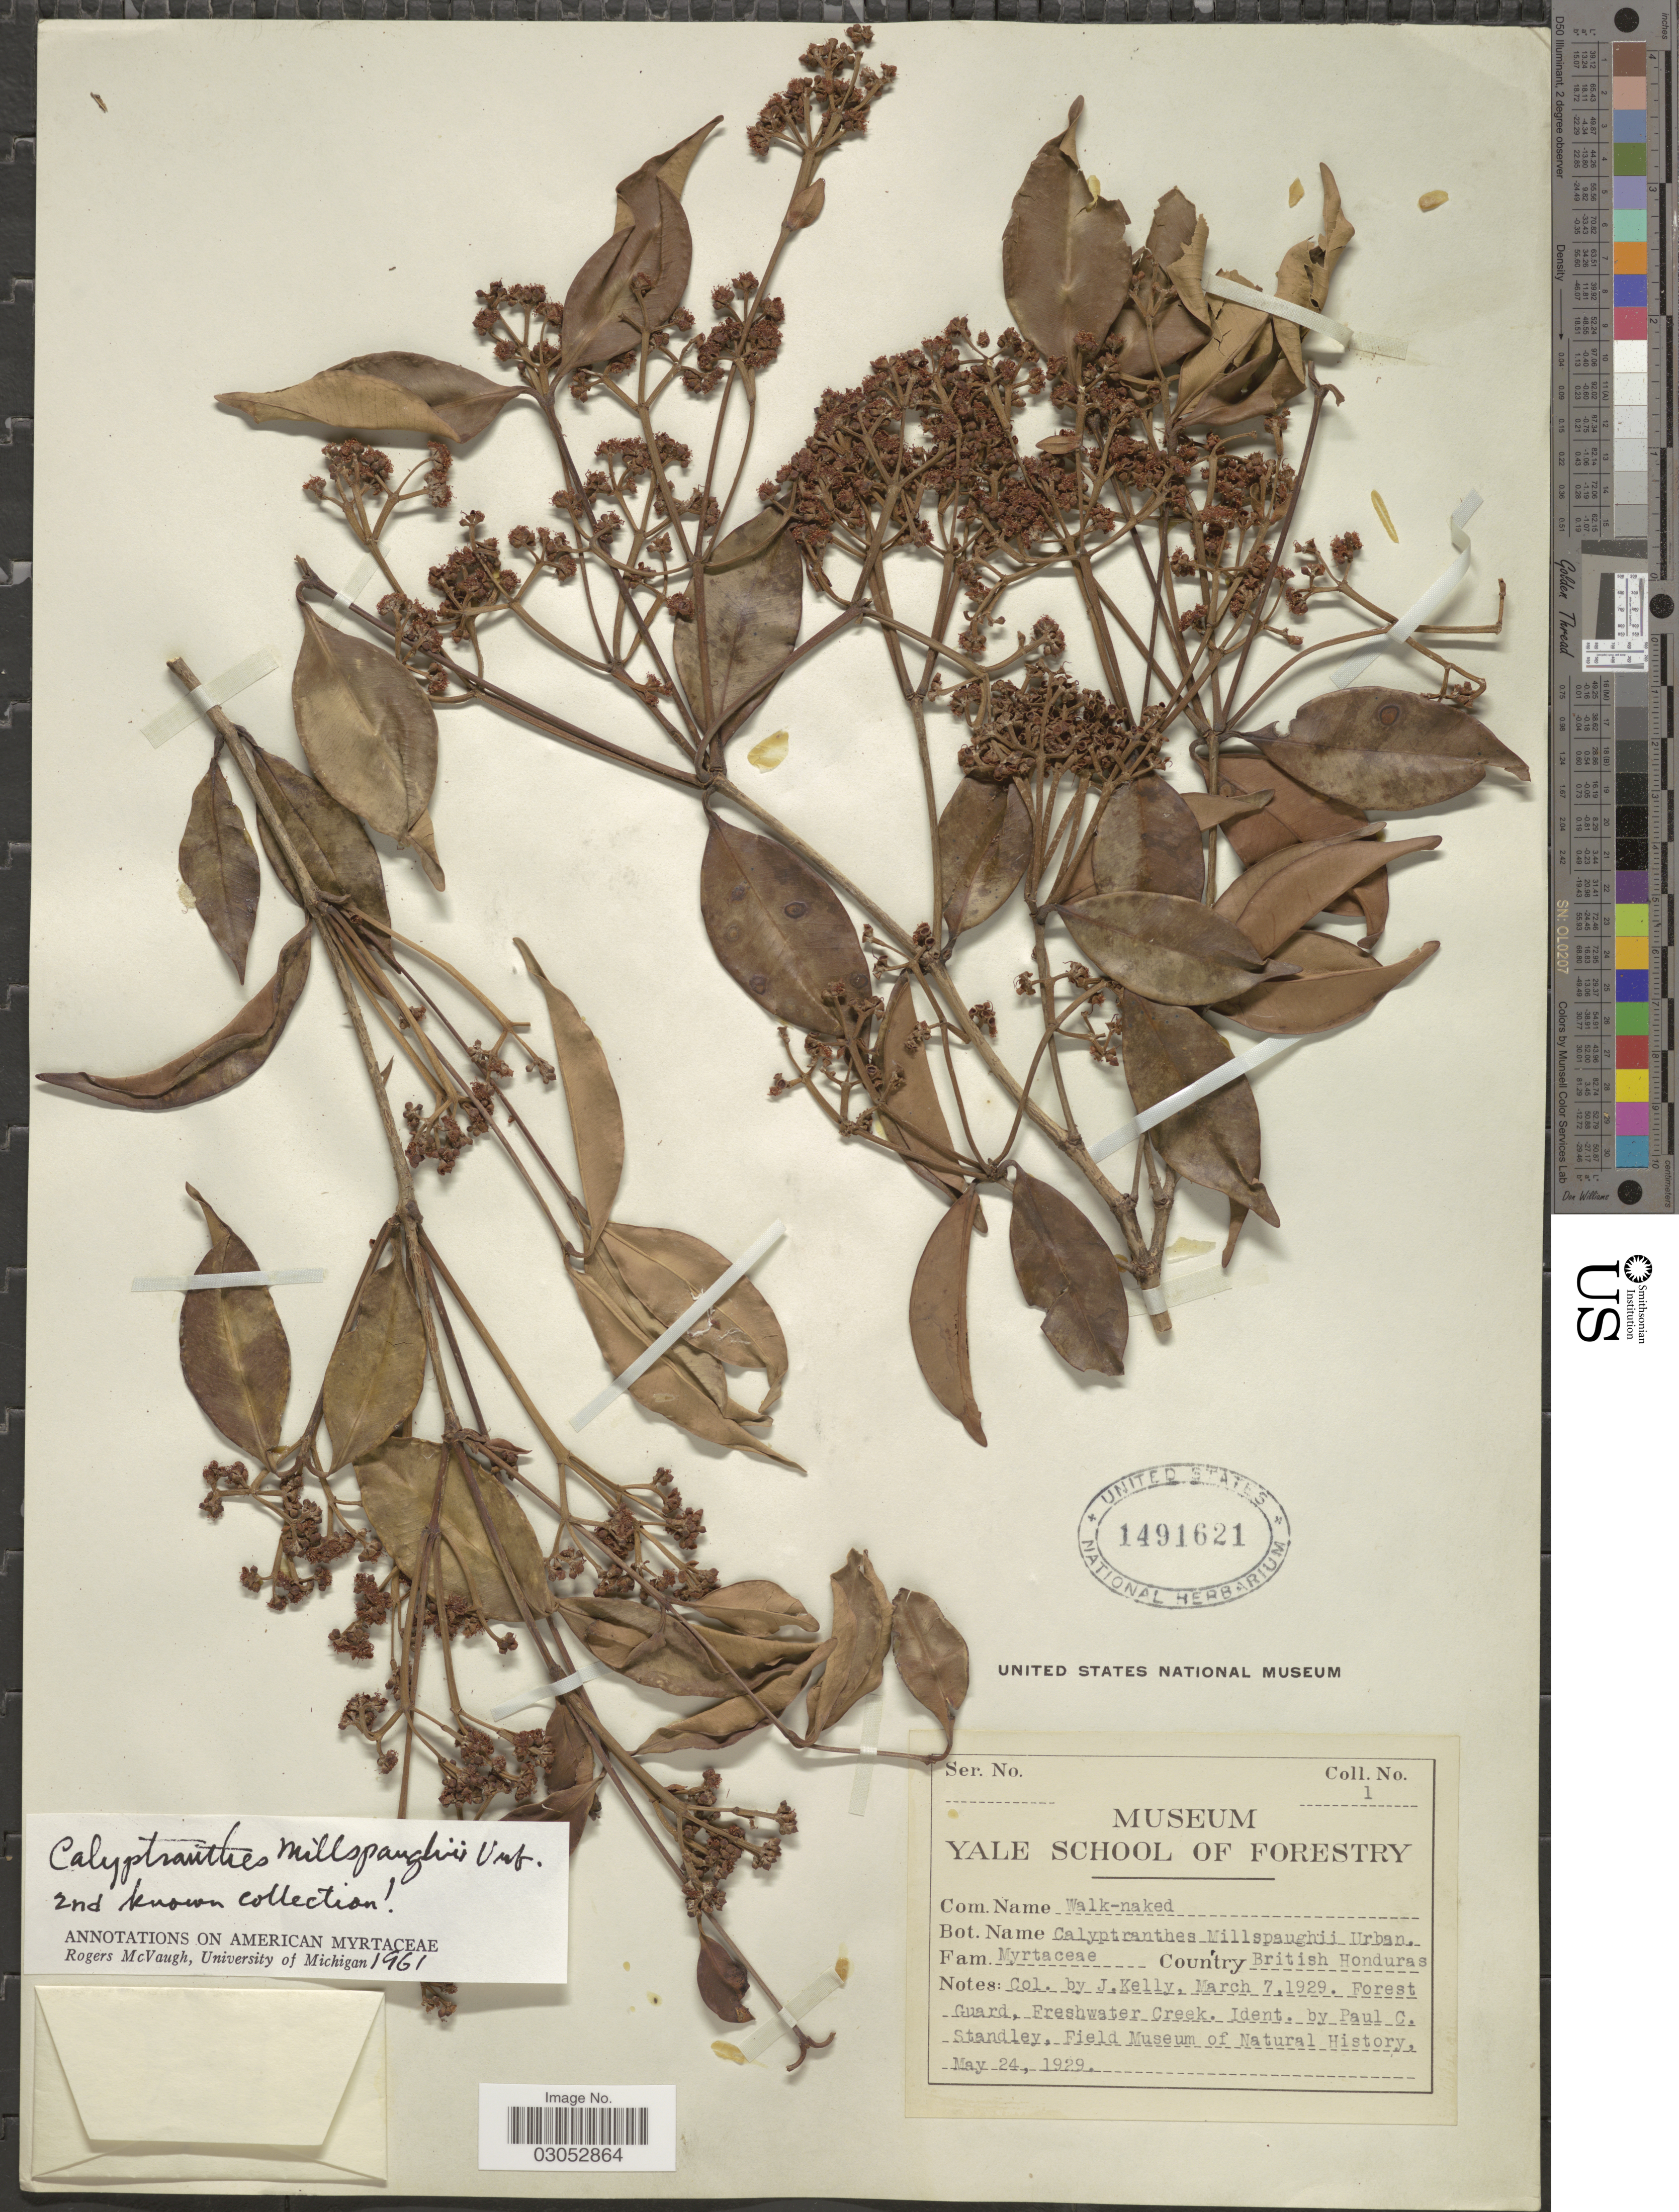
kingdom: Plantae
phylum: Tracheophyta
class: Magnoliopsida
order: Myrtales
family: Myrtaceae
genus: Myrcia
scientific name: Myrcia pendens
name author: A.R. Lourenço & Sánchez-Cháv.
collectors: J. Kelly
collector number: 1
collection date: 1929-03-07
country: Belize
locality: Country British Honduras, Forest Guard, Freshwater Creek.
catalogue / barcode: US 1491621